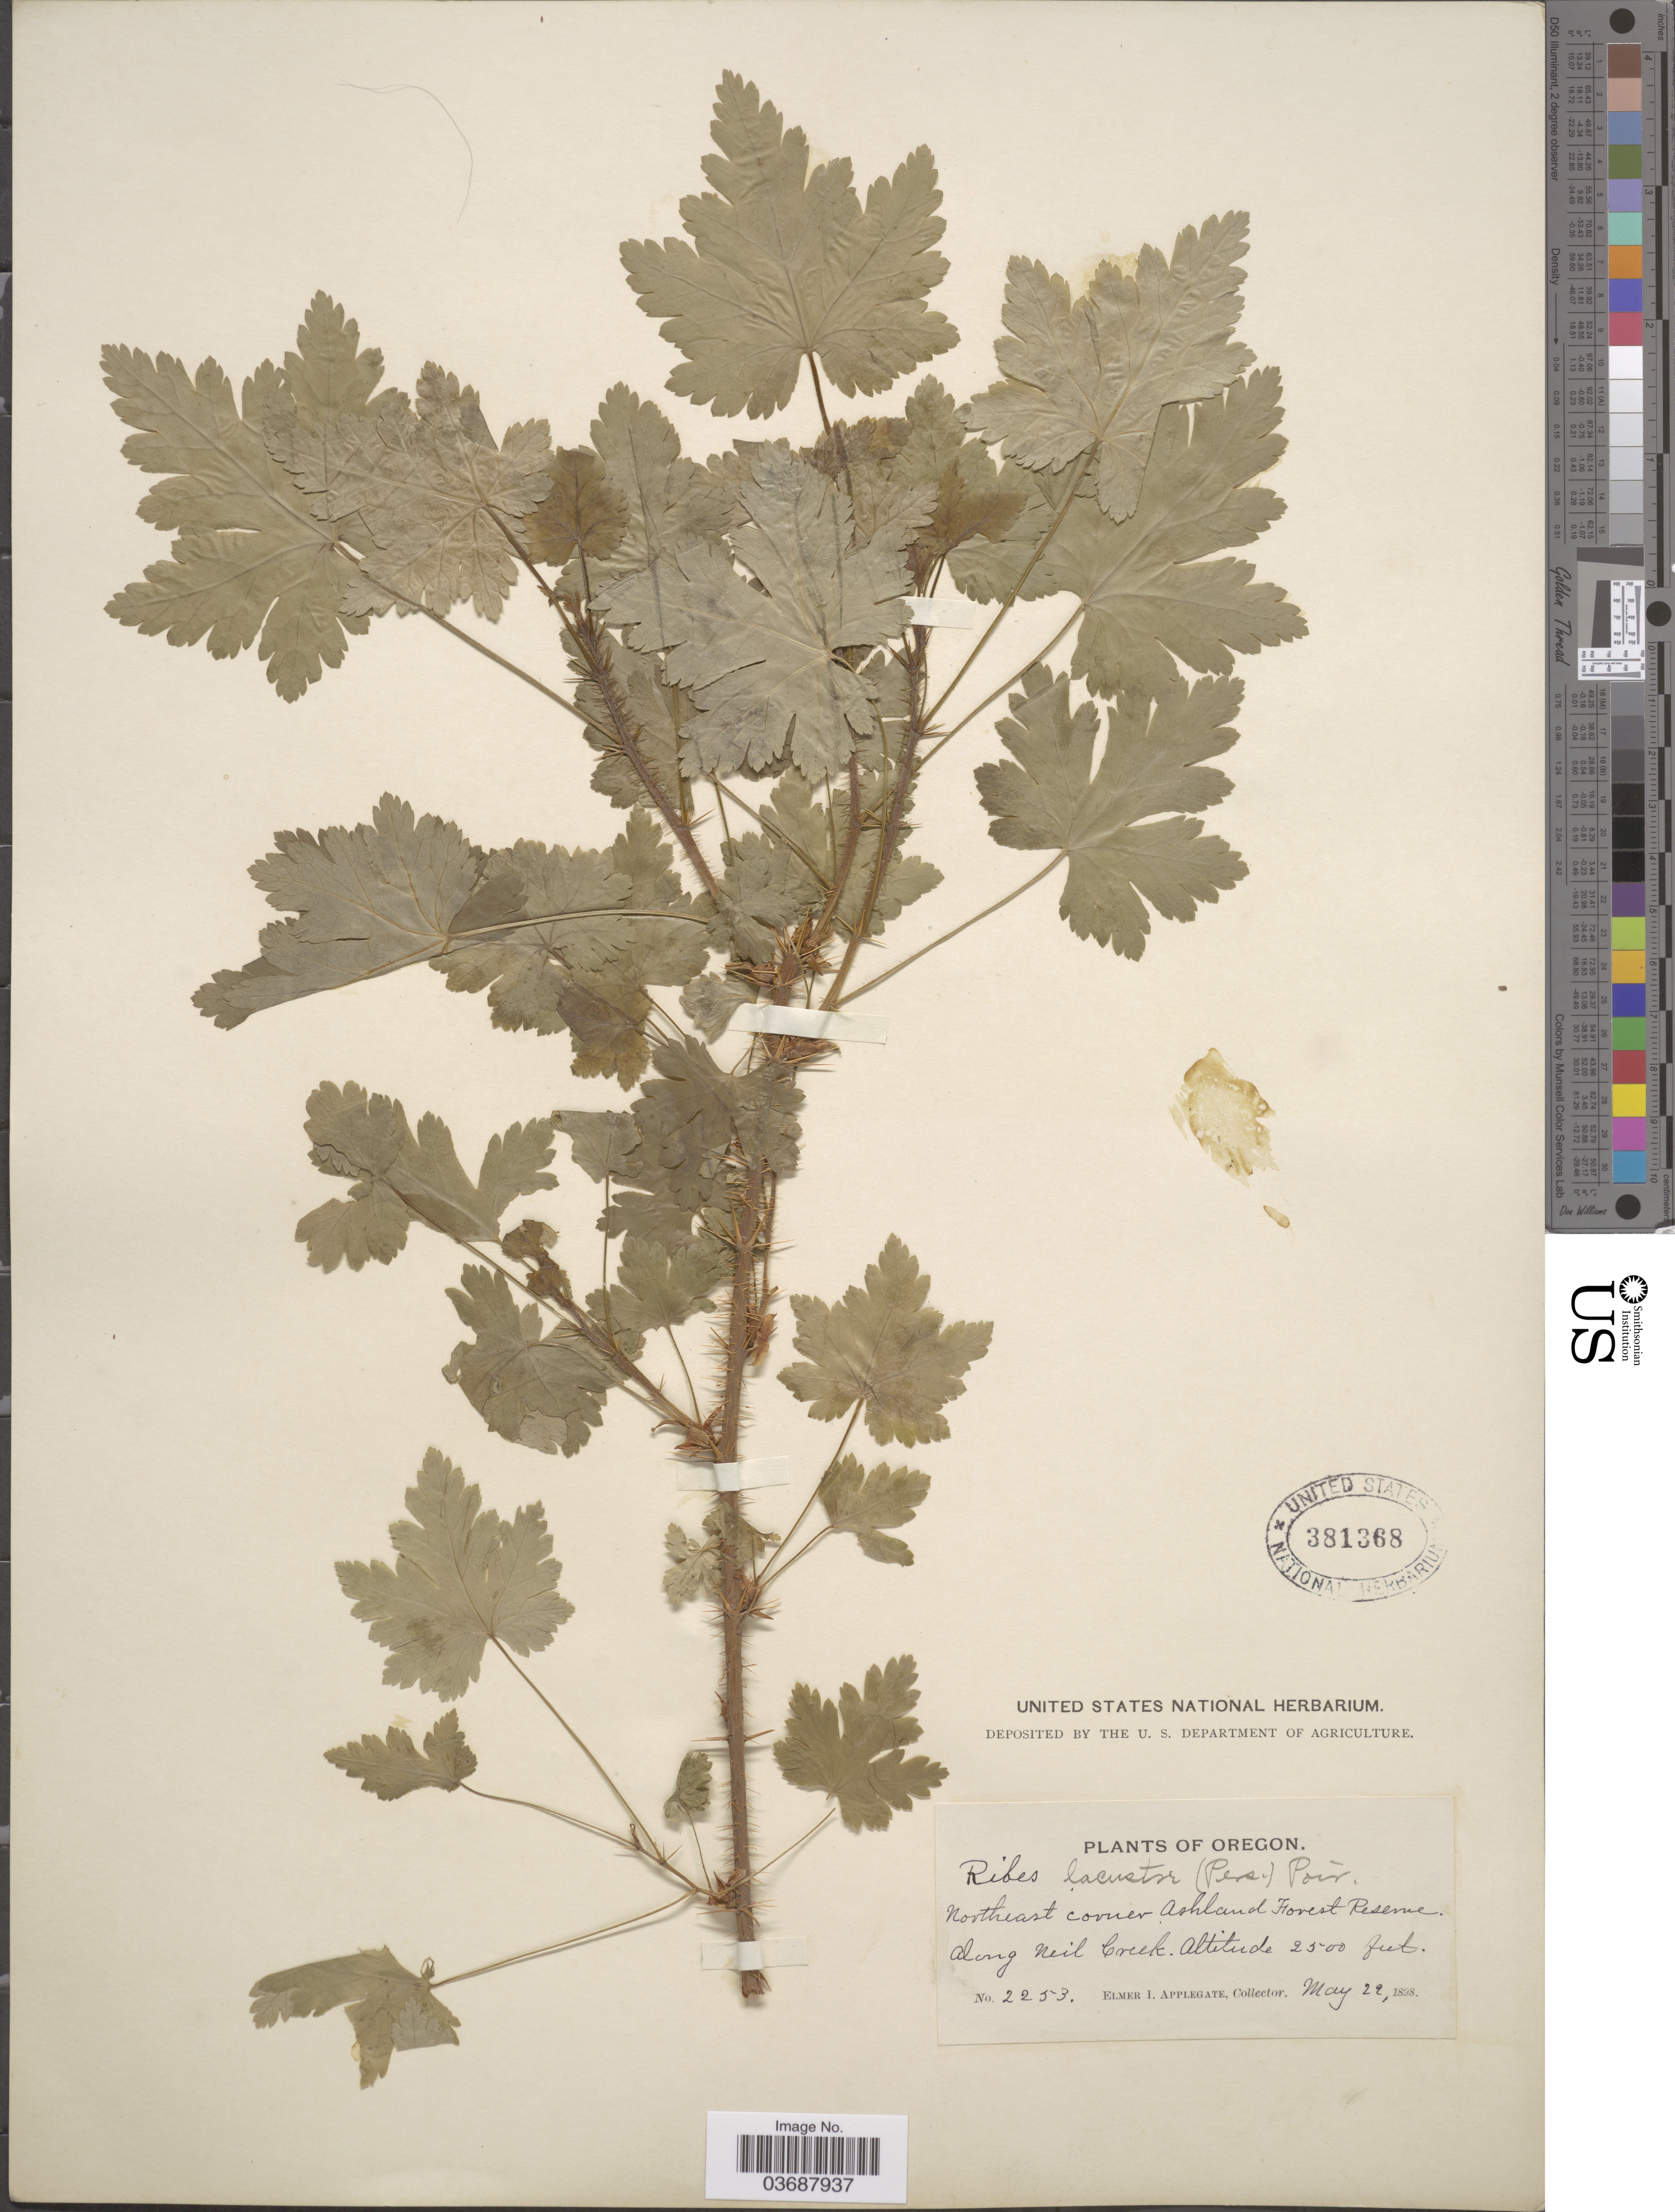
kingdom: Plantae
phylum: Tracheophyta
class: Magnoliopsida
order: Saxifragales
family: Grossulariaceae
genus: Ribes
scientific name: Ribes lacustre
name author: (Pers.) Poir.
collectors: E. I. Applegate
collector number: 2253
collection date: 1898-05-22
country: United States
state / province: Oregon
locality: Northeast corner Ashland Forest Reserve. Along Neil Creek.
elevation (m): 762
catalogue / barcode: US 381368